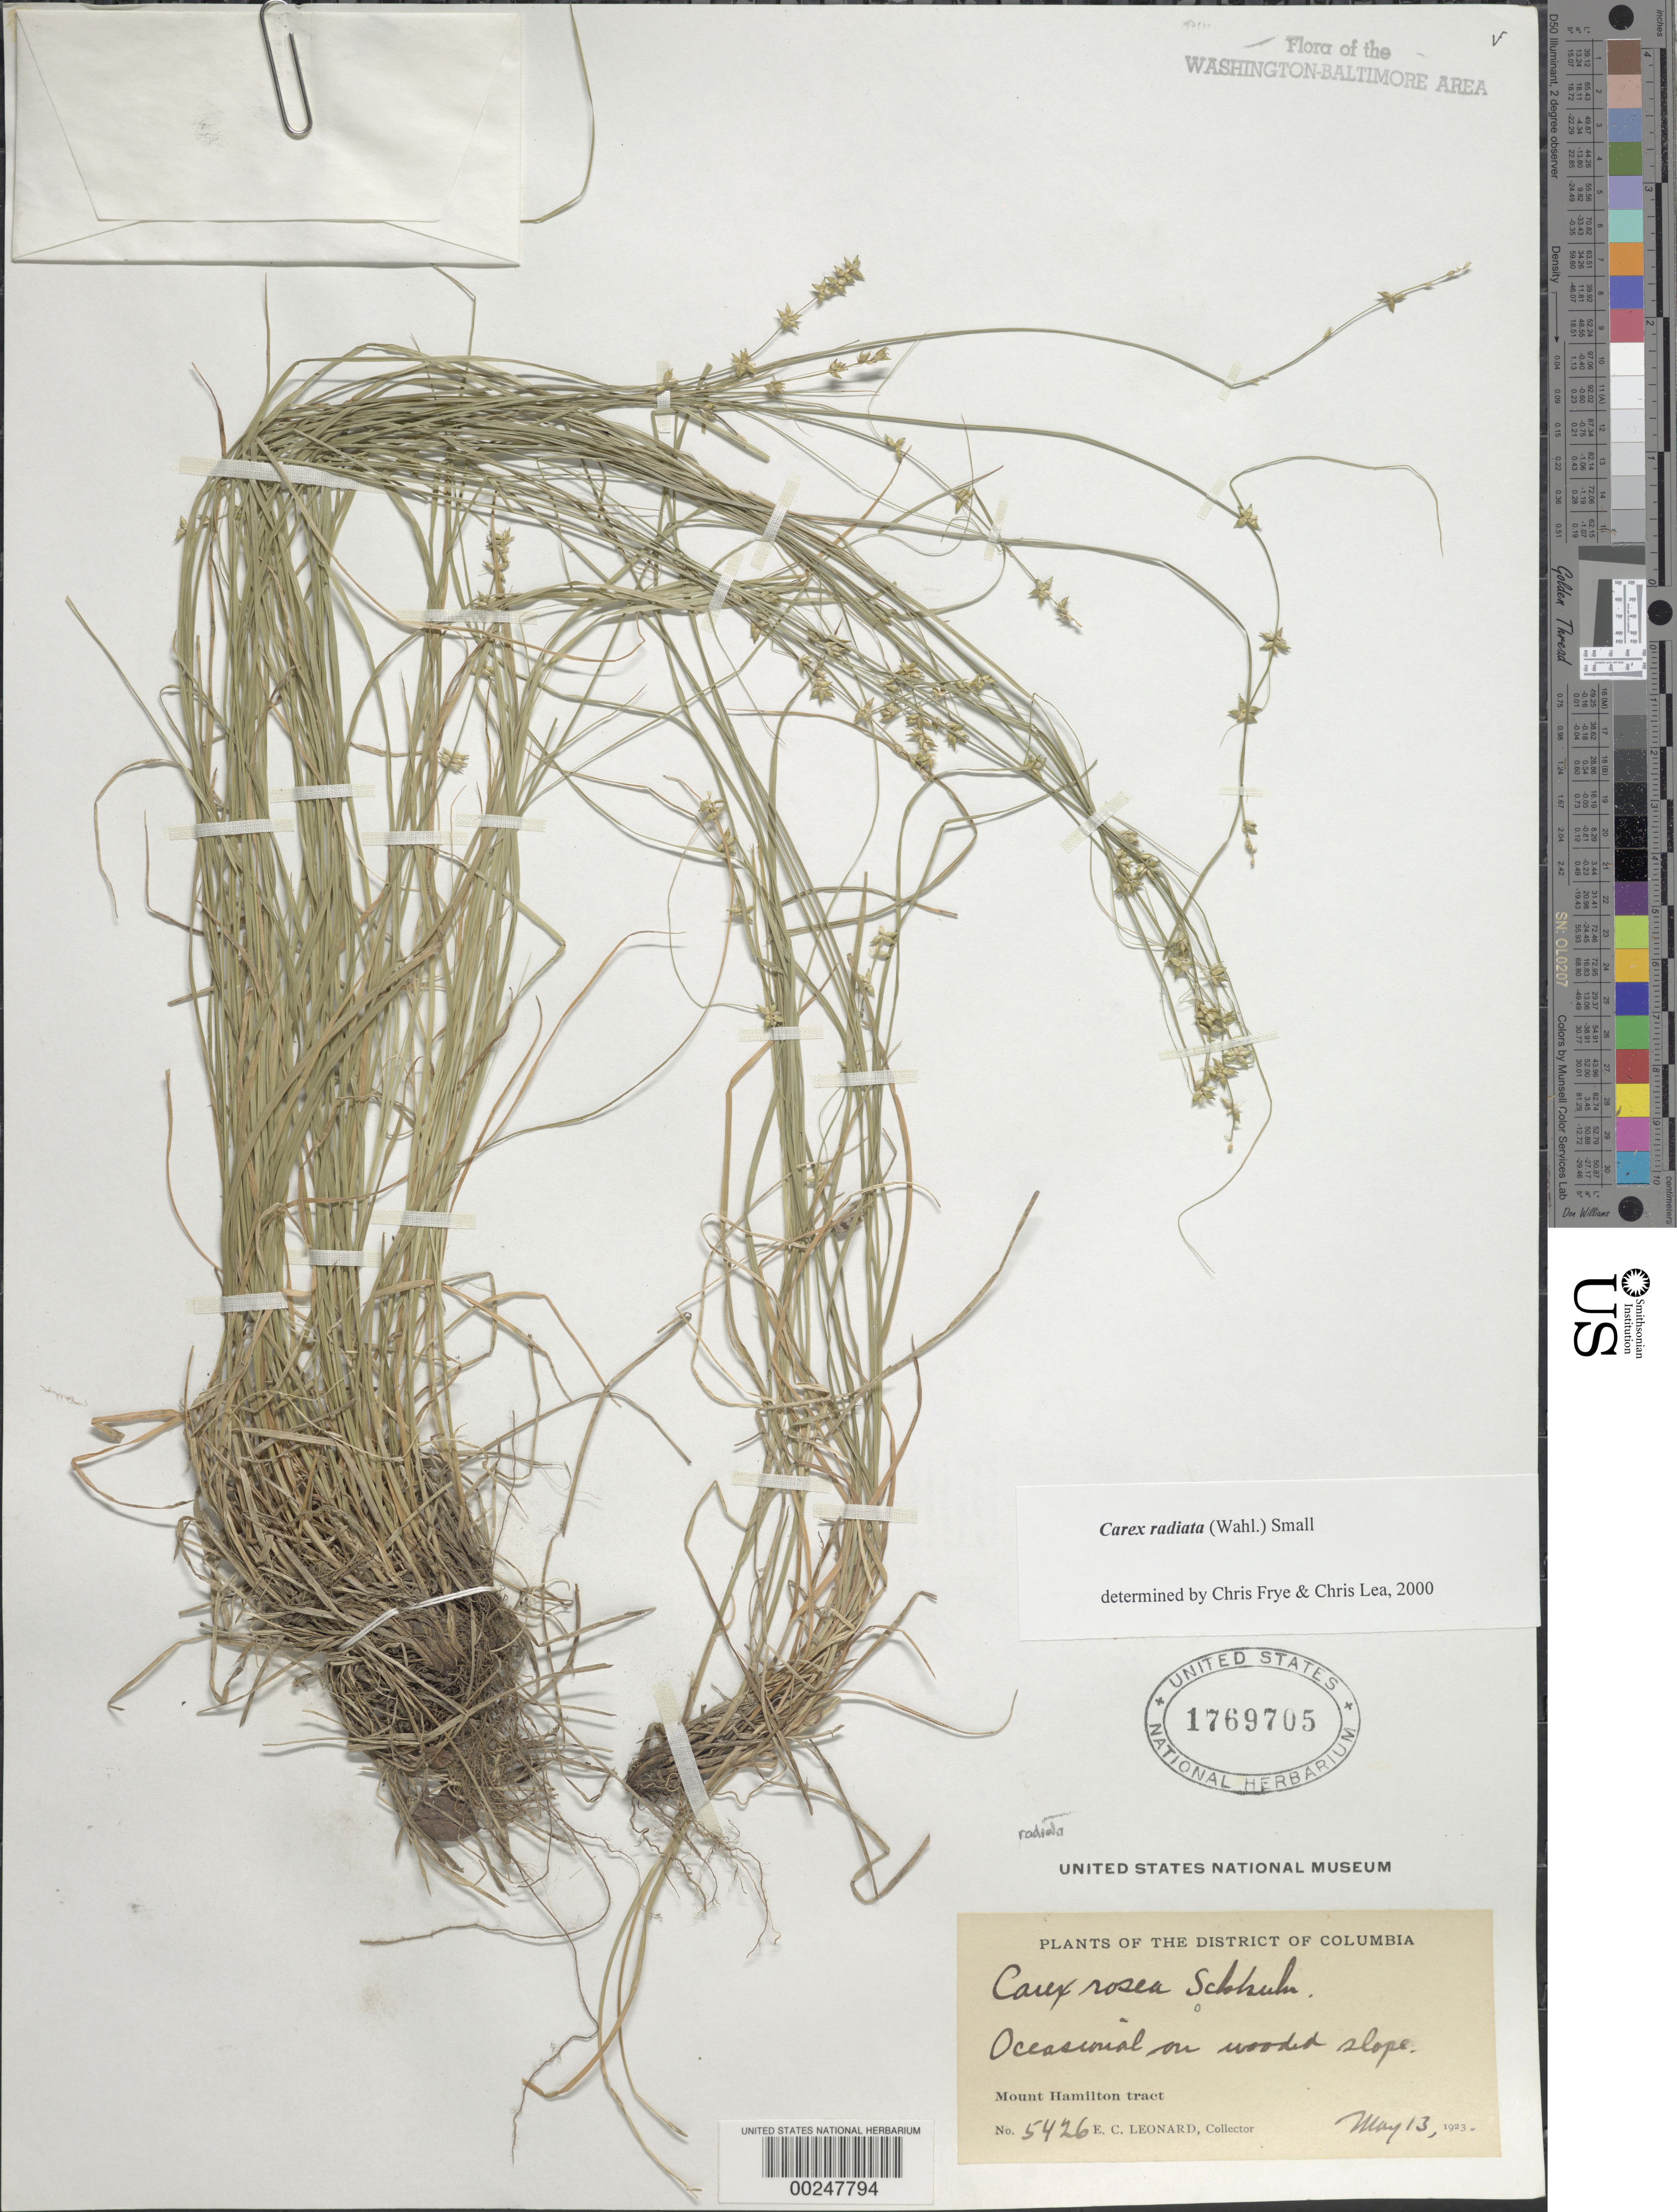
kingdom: Plantae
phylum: Tracheophyta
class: Liliopsida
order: Poales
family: Cyperaceae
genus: Carex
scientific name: Carex radiata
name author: (Wahlenb.) Small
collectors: E. C. Leonard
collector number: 5426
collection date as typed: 13 May 1923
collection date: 1923-05-13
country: United States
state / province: District of Columbia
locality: Mount Hamilton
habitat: On wooded slope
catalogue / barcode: US 1769705